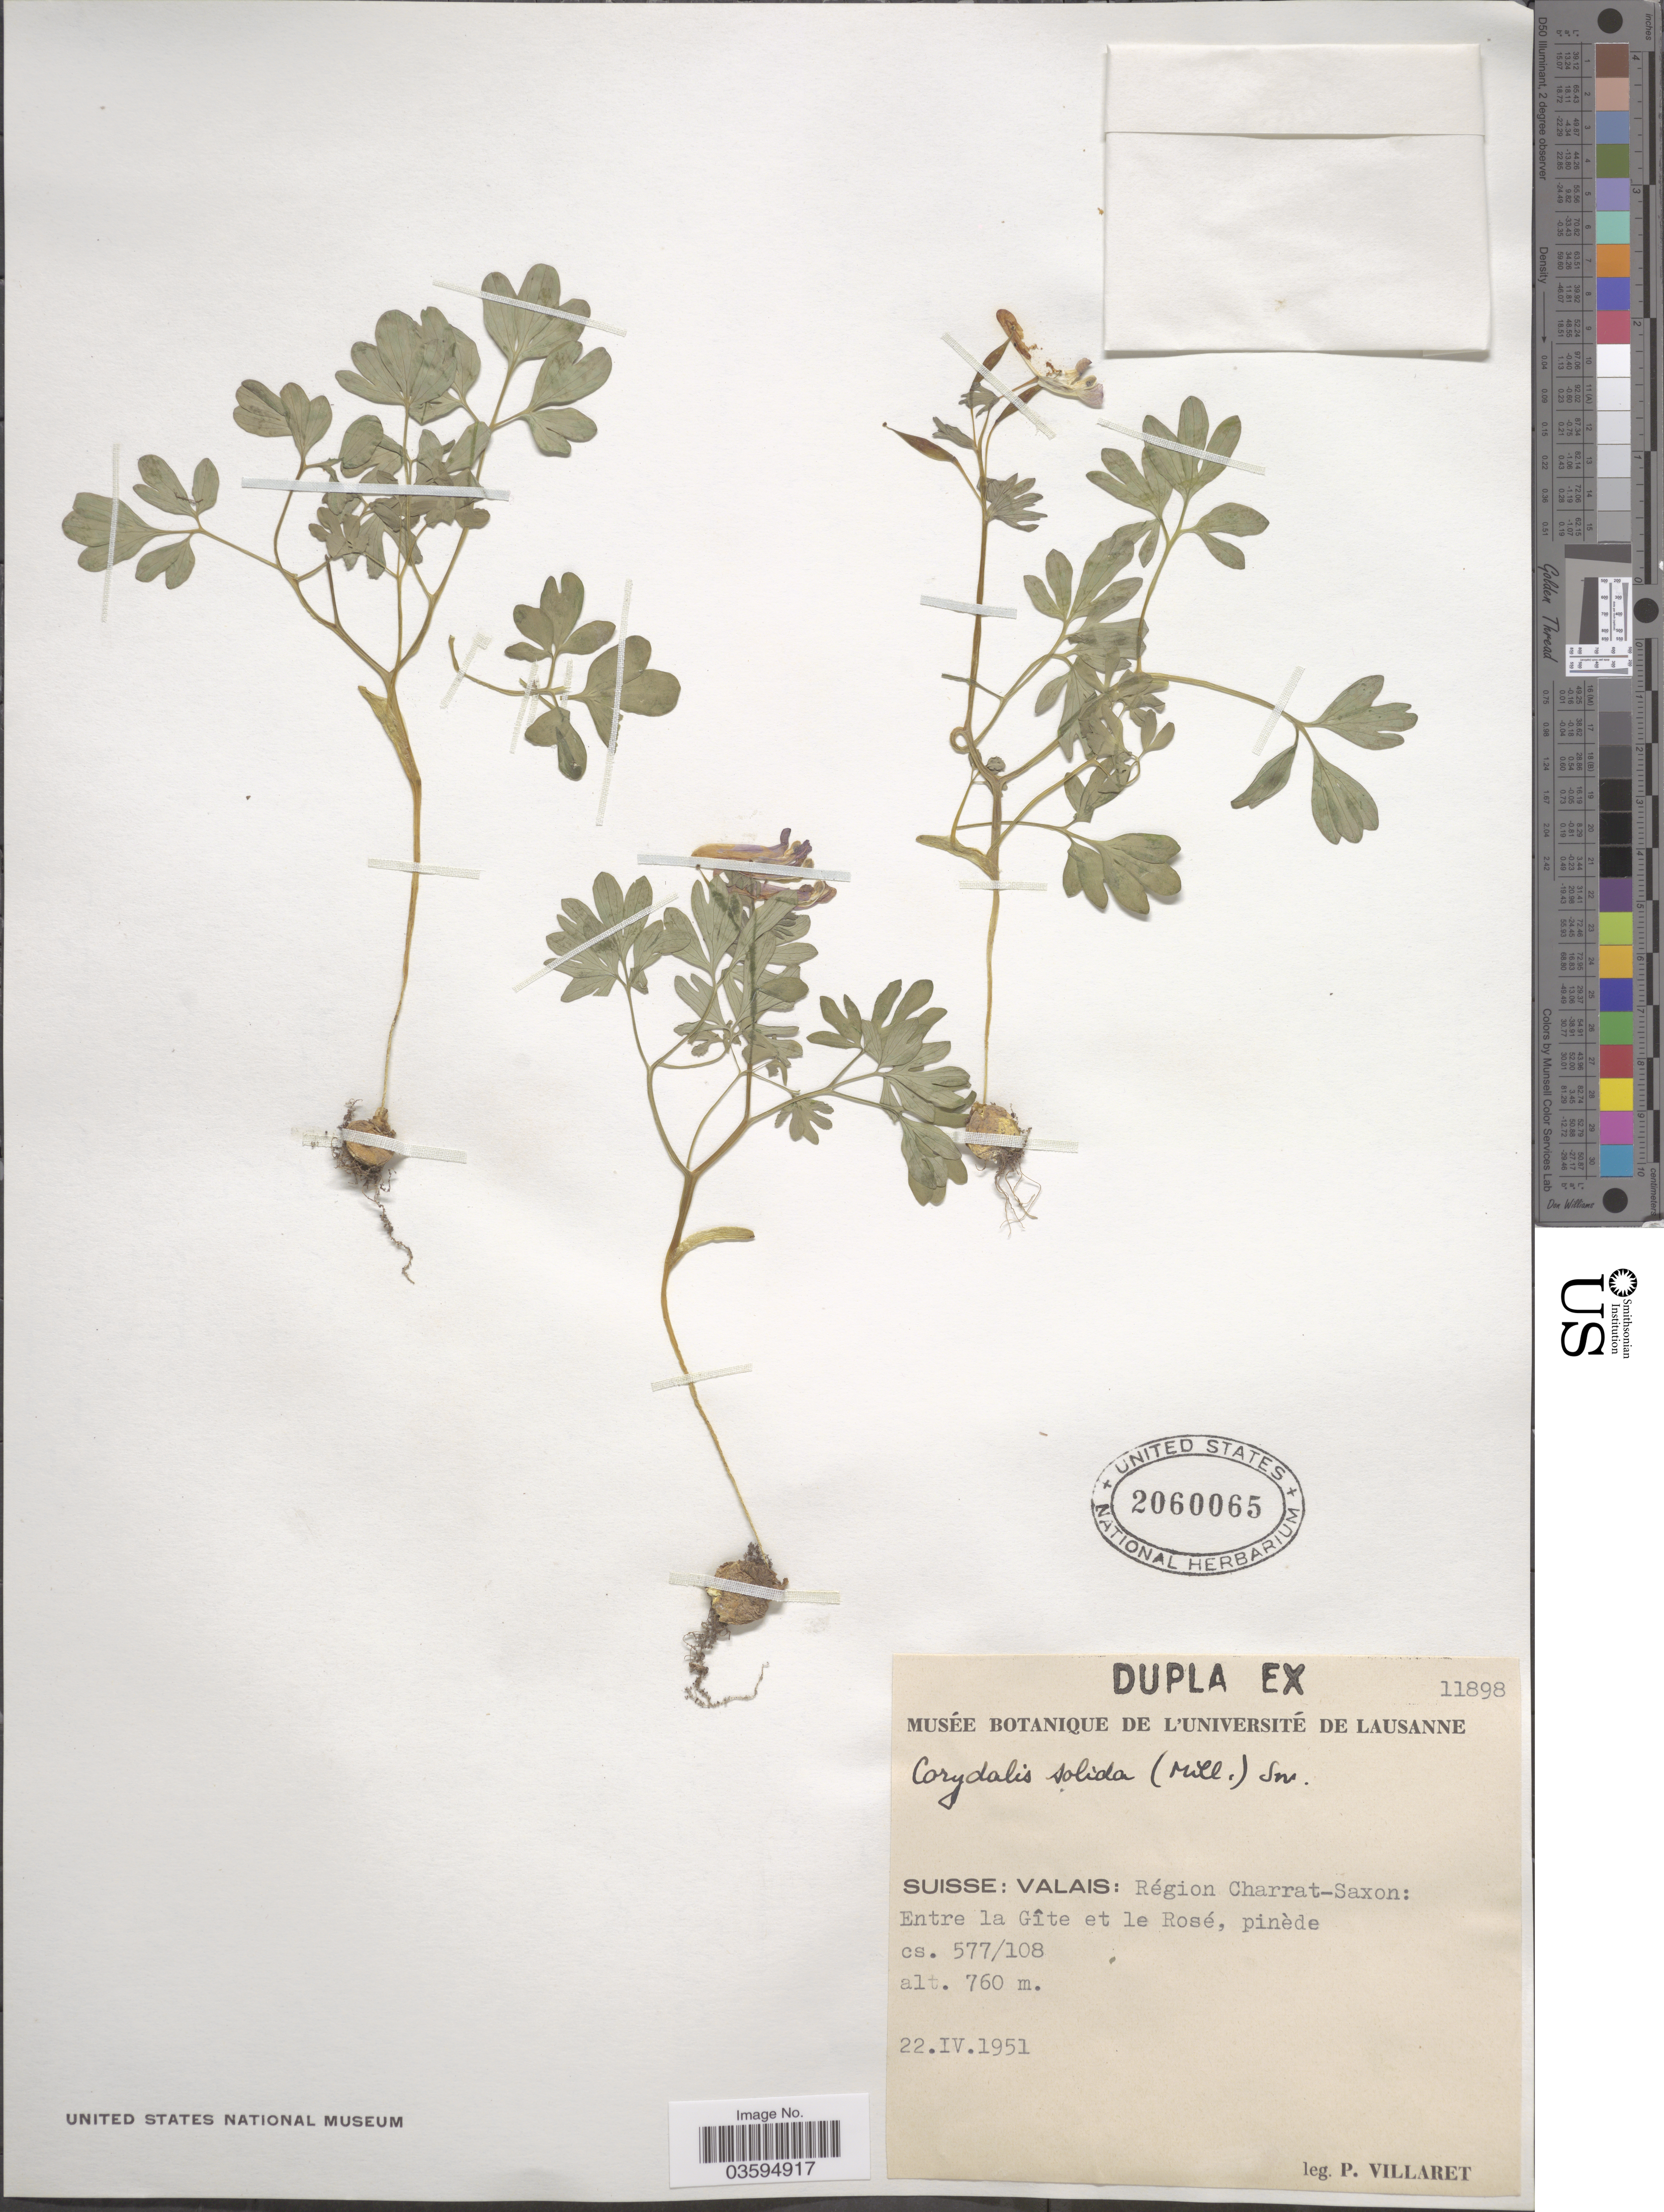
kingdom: Plantae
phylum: Tracheophyta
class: Magnoliopsida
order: Ranunculales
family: Papaveraceae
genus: Corydalis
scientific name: Corydalis solida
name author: (L.) Clairv.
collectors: P. Villaret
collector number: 11898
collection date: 1951-04-22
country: Switzerland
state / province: Valais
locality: Suisse: Région Charrat-Saxon: Entre la Gîte et le Rosé.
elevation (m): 760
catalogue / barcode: US 2060065